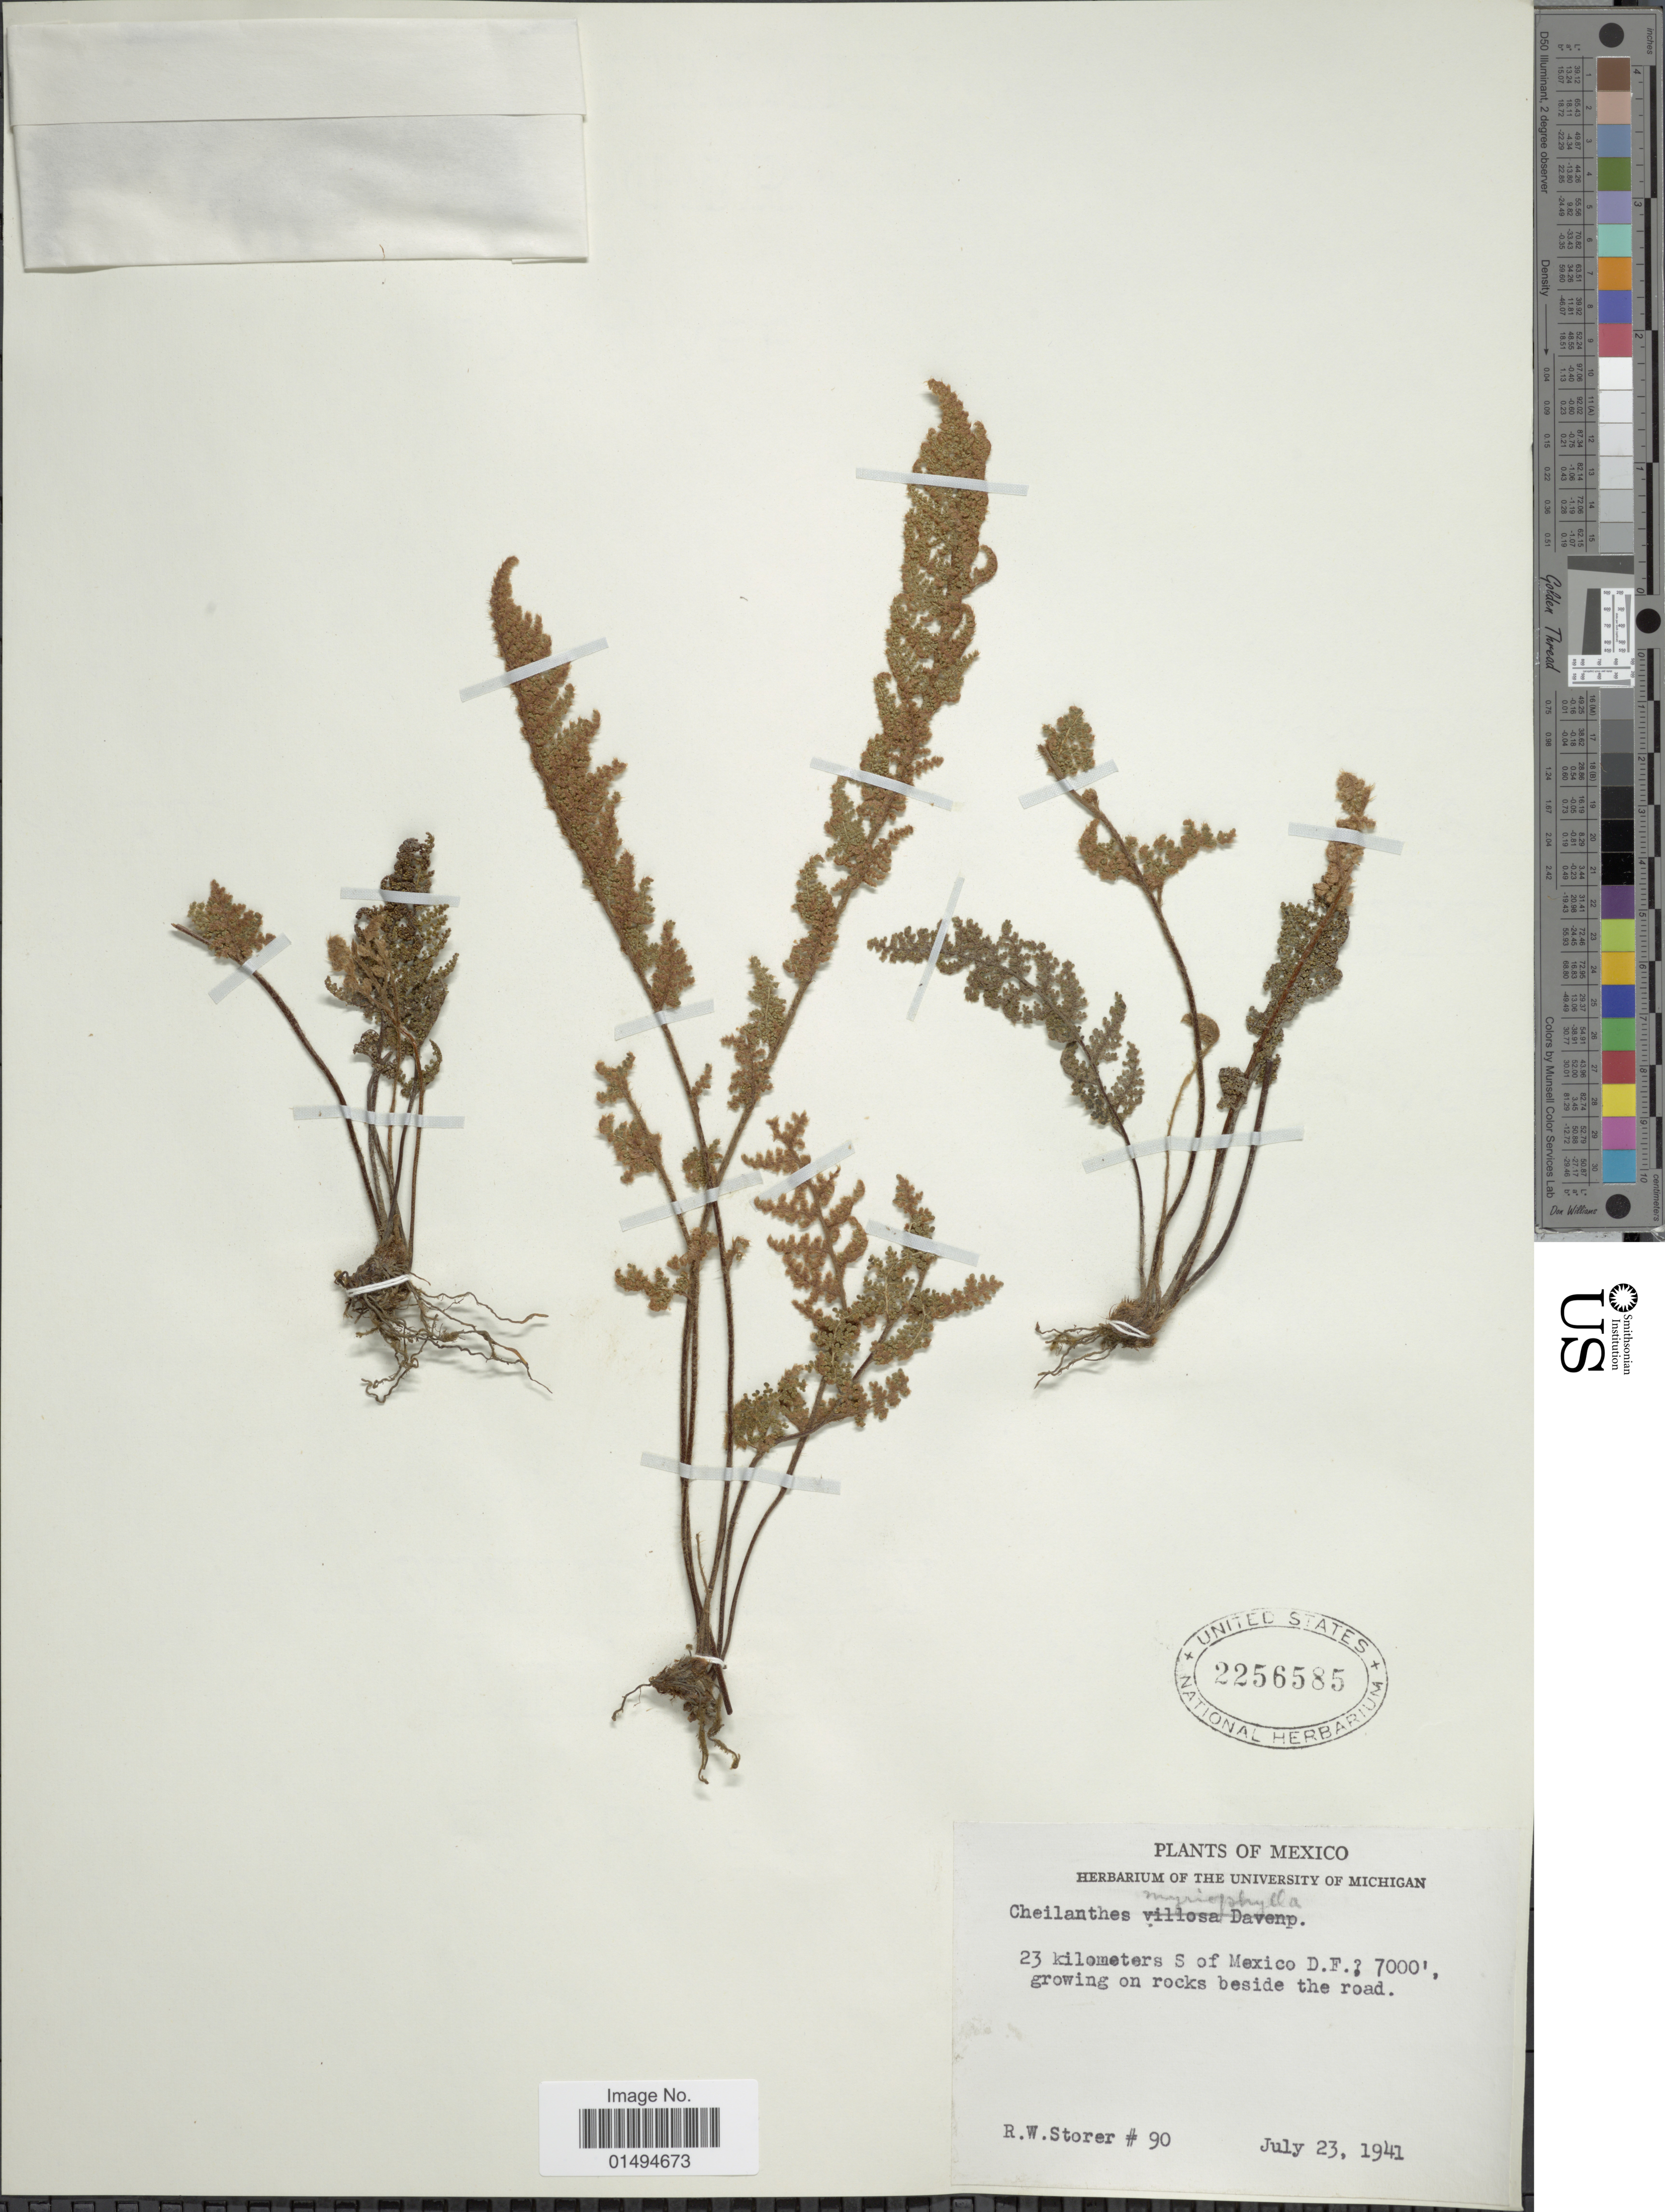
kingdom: Plantae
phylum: Tracheophyta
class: Polypodiopsida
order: Polypodiales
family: Pteridaceae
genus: Myriopteris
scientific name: Myriopteris myriophylla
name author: (Desv.) J. Sm.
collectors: R. Storer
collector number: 90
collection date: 1941-07-23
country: Mexico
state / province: Distrito Federal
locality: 23 kilometers S of Mexico D. F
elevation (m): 2134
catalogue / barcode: US 2256585